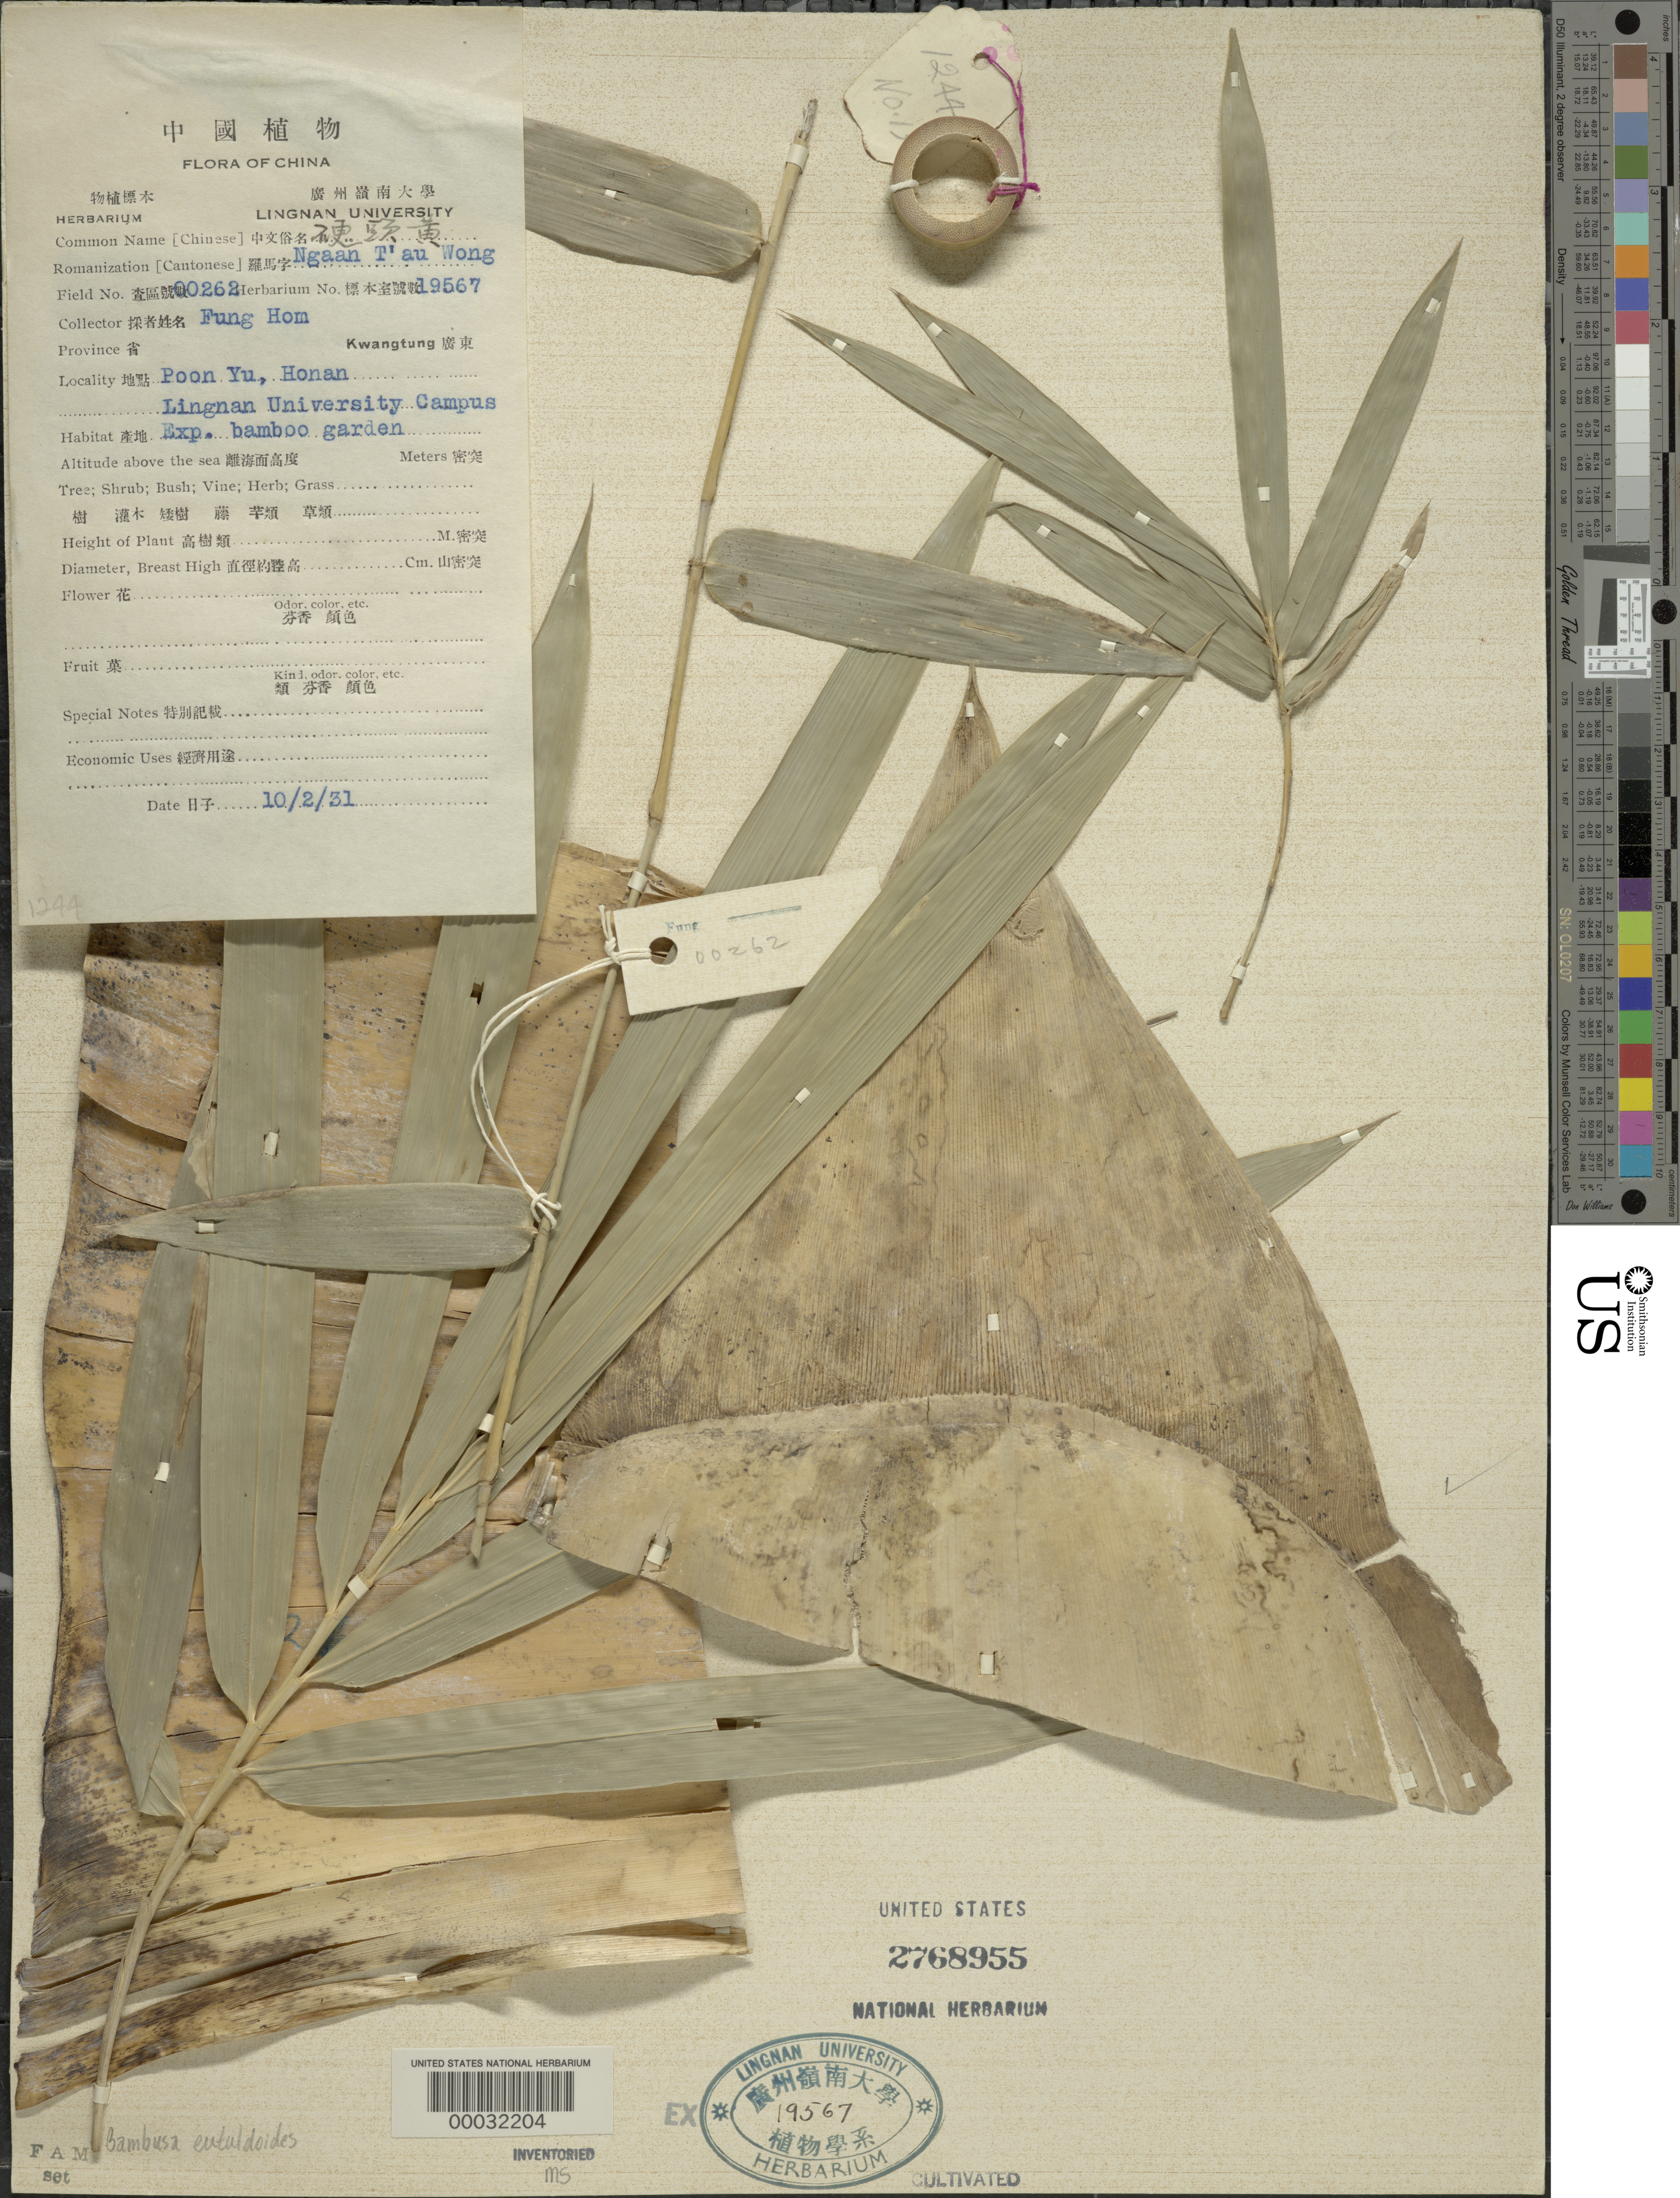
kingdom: Plantae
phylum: Tracheophyta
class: Liliopsida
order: Poales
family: Poaceae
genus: Bambusa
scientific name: Bambusa eutuldoides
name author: McClure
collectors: H. L. Fung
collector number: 262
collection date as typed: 02 Oct 1931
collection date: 1931-10-02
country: China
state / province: Guangdong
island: Honam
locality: Experimental garden-lingnan university campus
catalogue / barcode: US 2768955